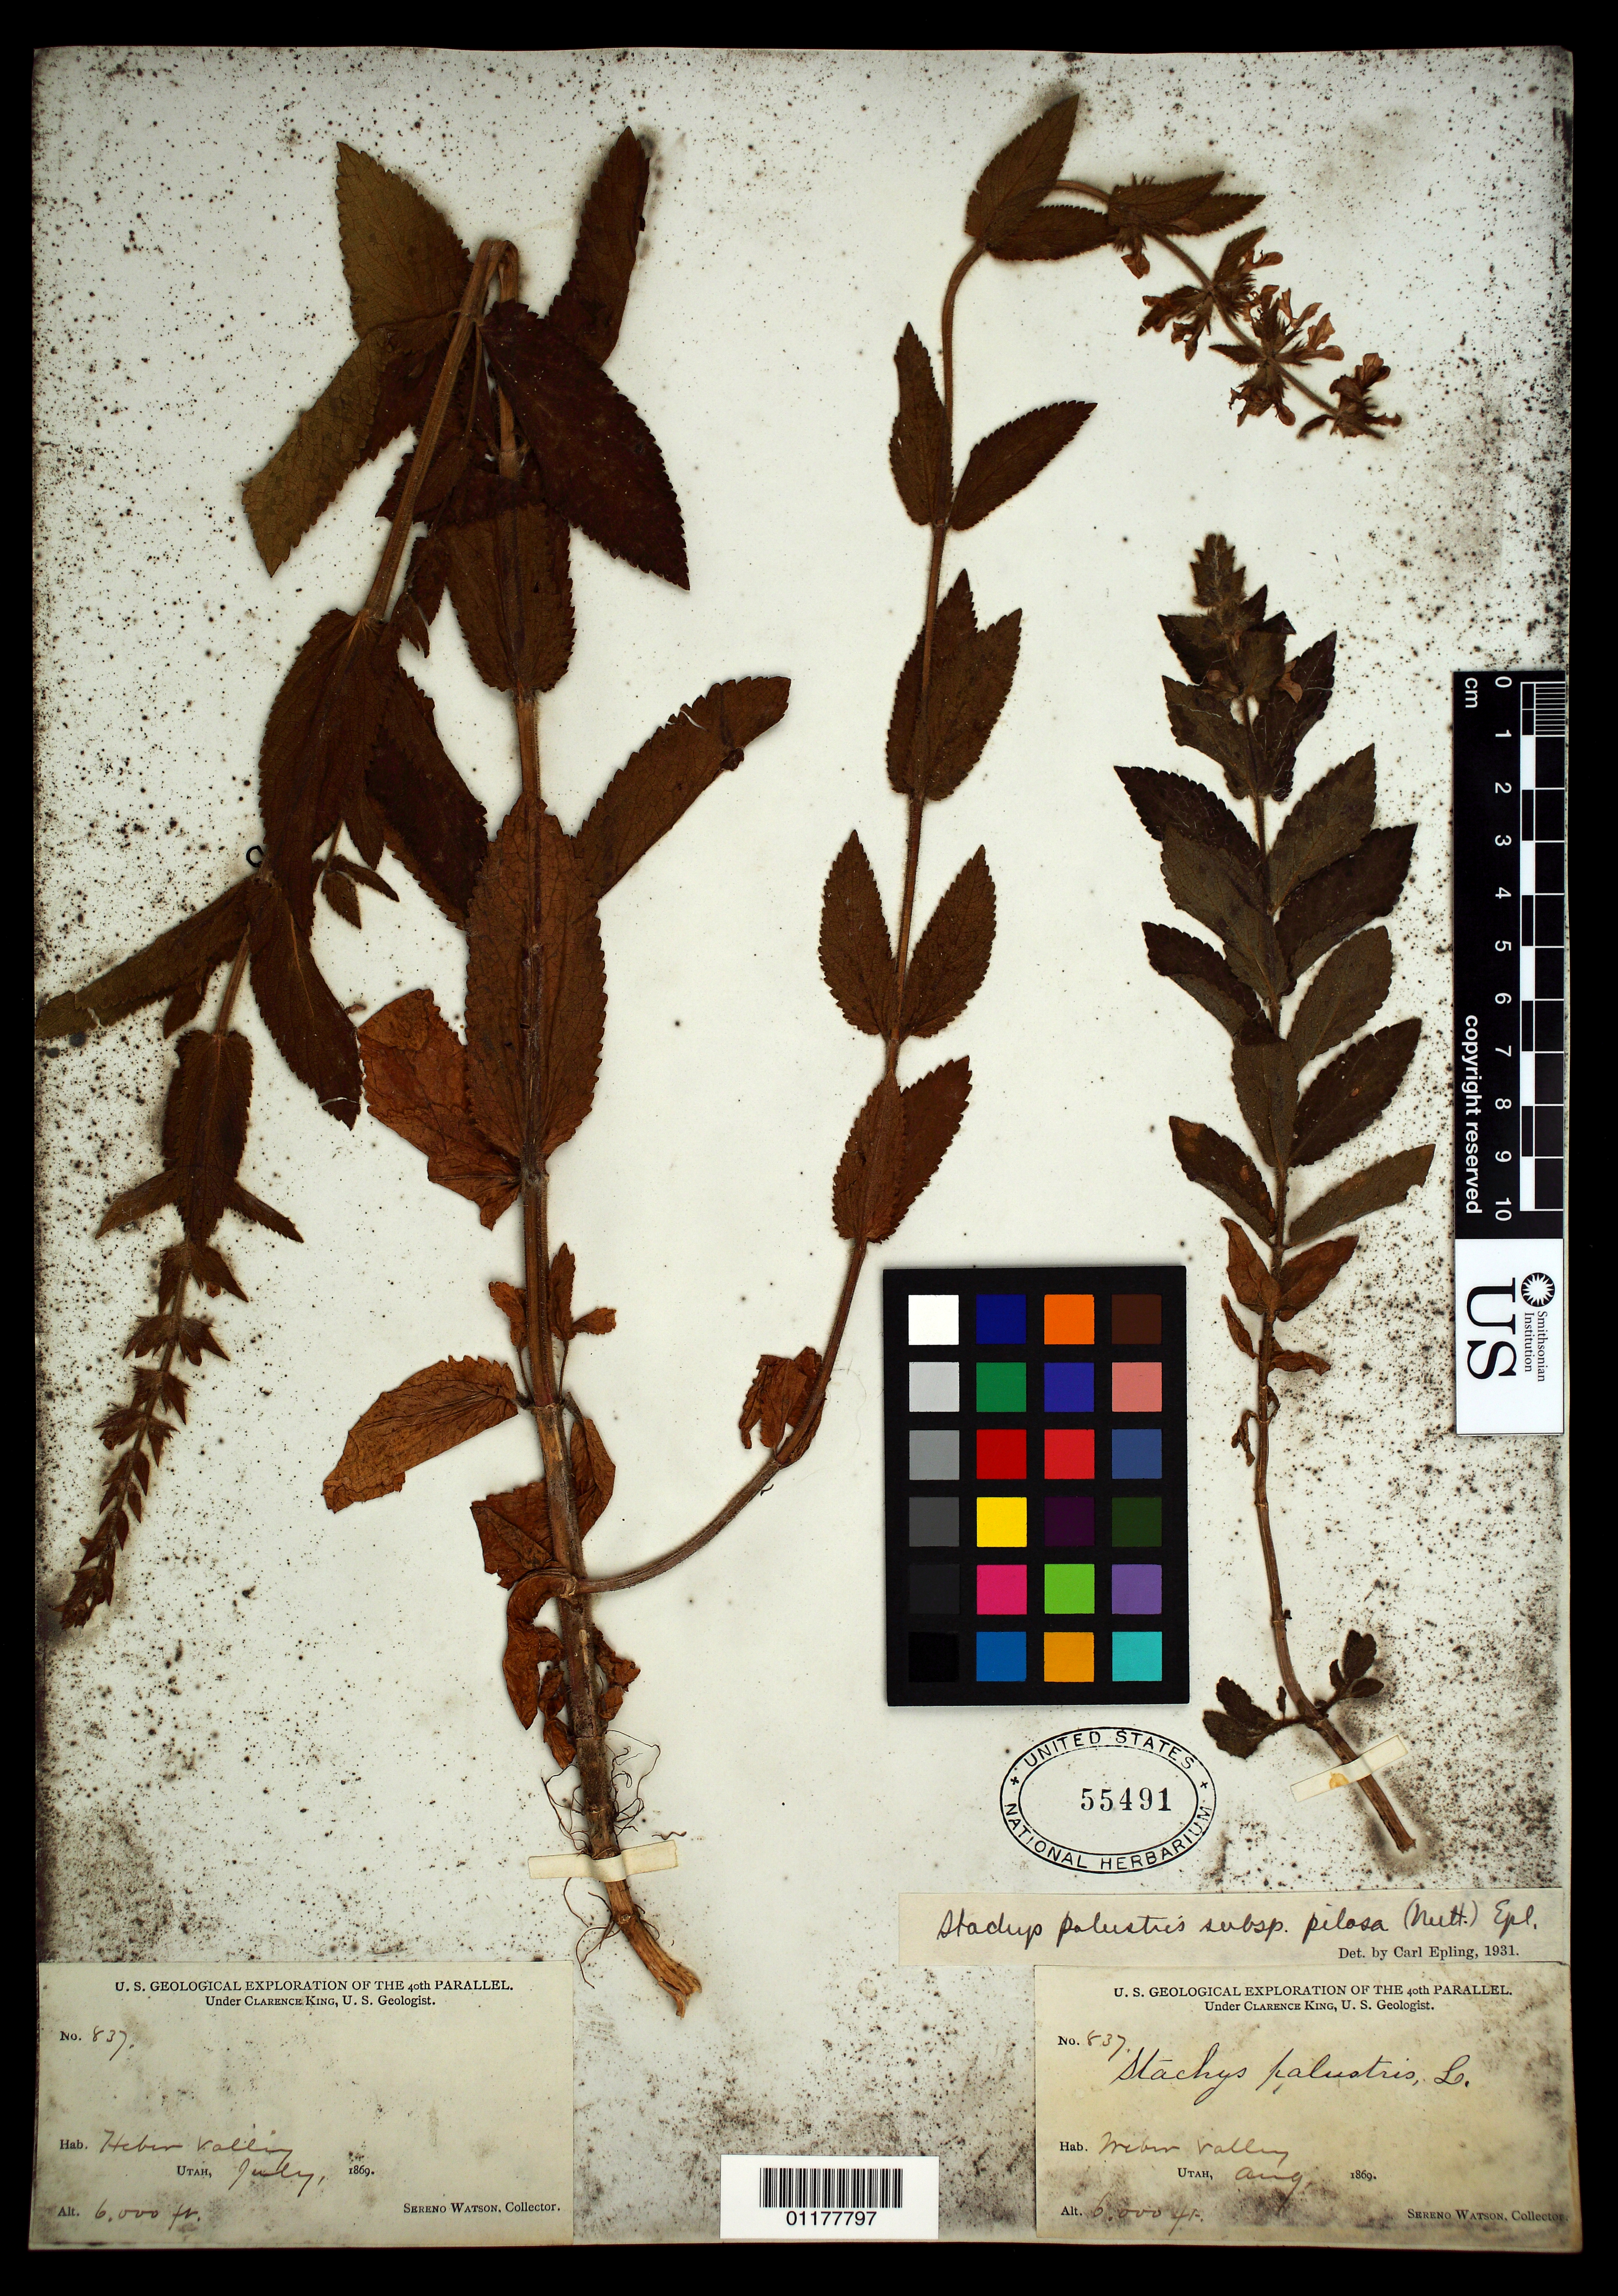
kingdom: Plantae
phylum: Tracheophyta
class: Magnoliopsida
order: Lamiales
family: Lamiaceae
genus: Stachys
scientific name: Stachys palustris subsp. pilosa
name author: Nutt.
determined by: Epling, C. C.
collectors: S. Watson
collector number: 837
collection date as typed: Jul 1869 to -- Aug 1869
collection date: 1869-07/1869-08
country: United States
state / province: Utah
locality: Heber Valley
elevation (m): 1829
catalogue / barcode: US 55491